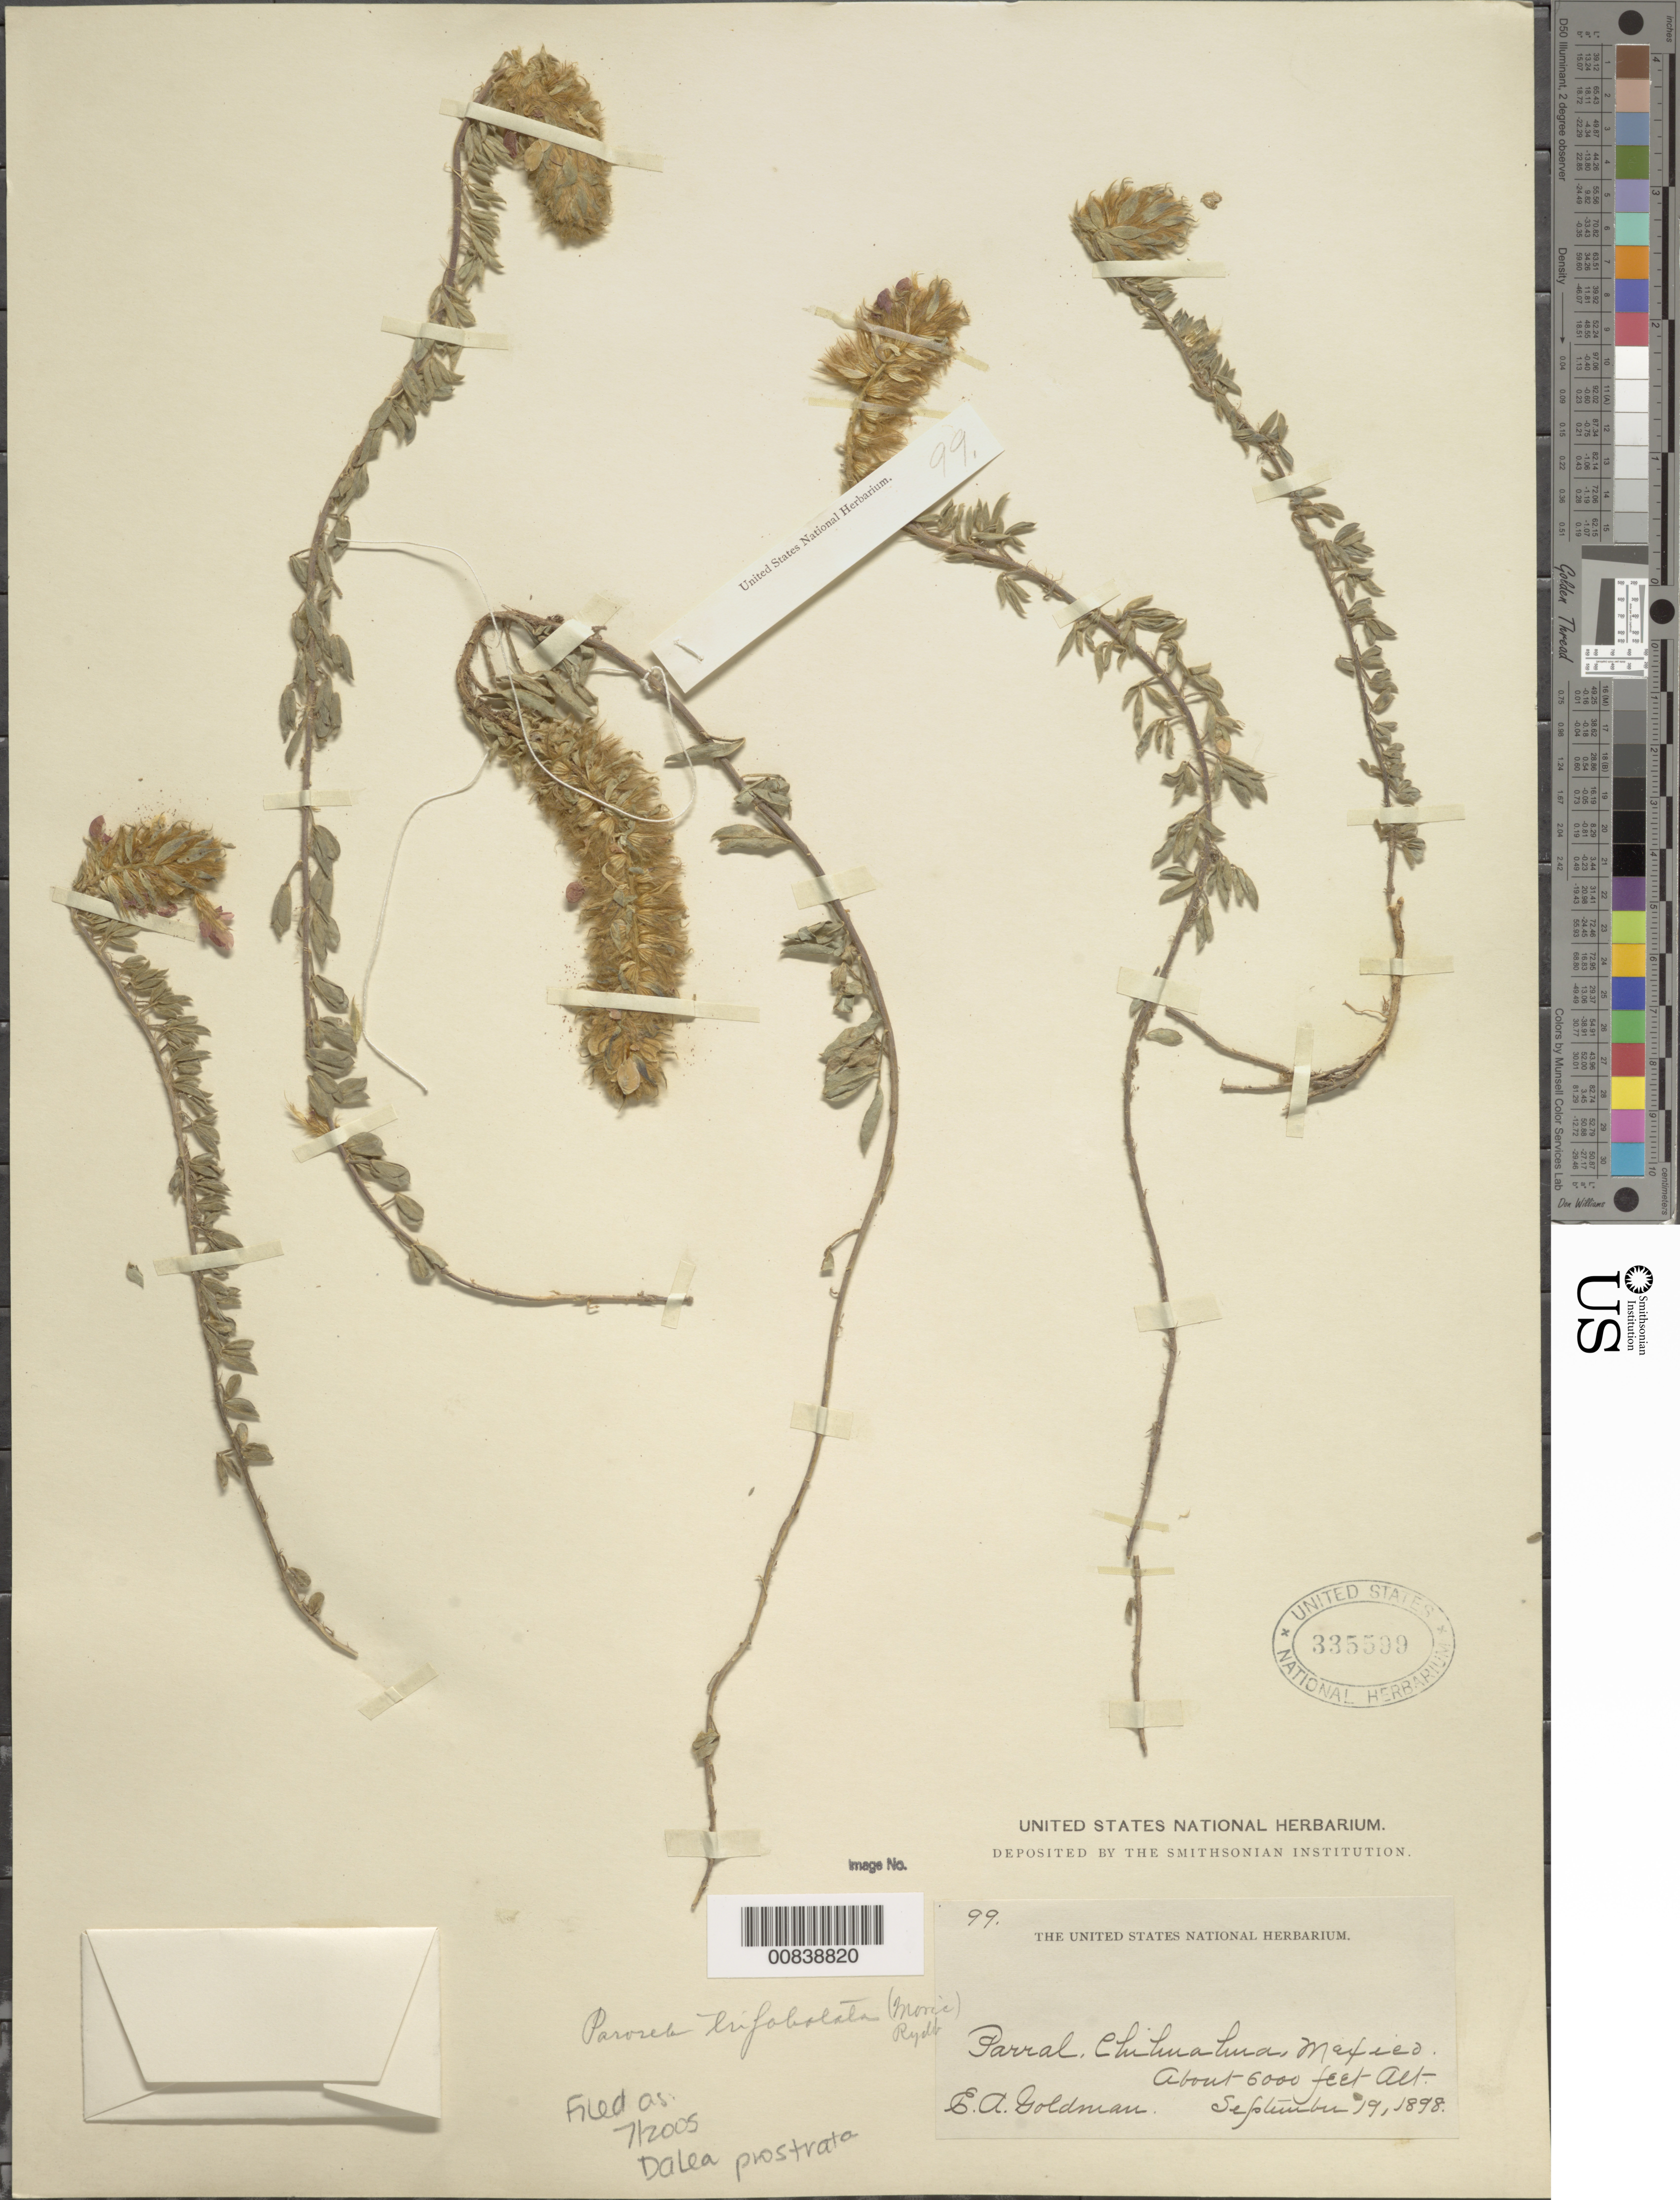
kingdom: Plantae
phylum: Tracheophyta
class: Magnoliopsida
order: Fabales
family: Fabaceae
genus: Dalea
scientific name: Dalea prostrata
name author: Ortega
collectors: E. A. Goldman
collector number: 99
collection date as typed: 19 Sep 1898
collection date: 1898-09-19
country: Mexico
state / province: Chihuahua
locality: Parral, Chihuahua.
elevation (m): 1829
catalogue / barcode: US 335599